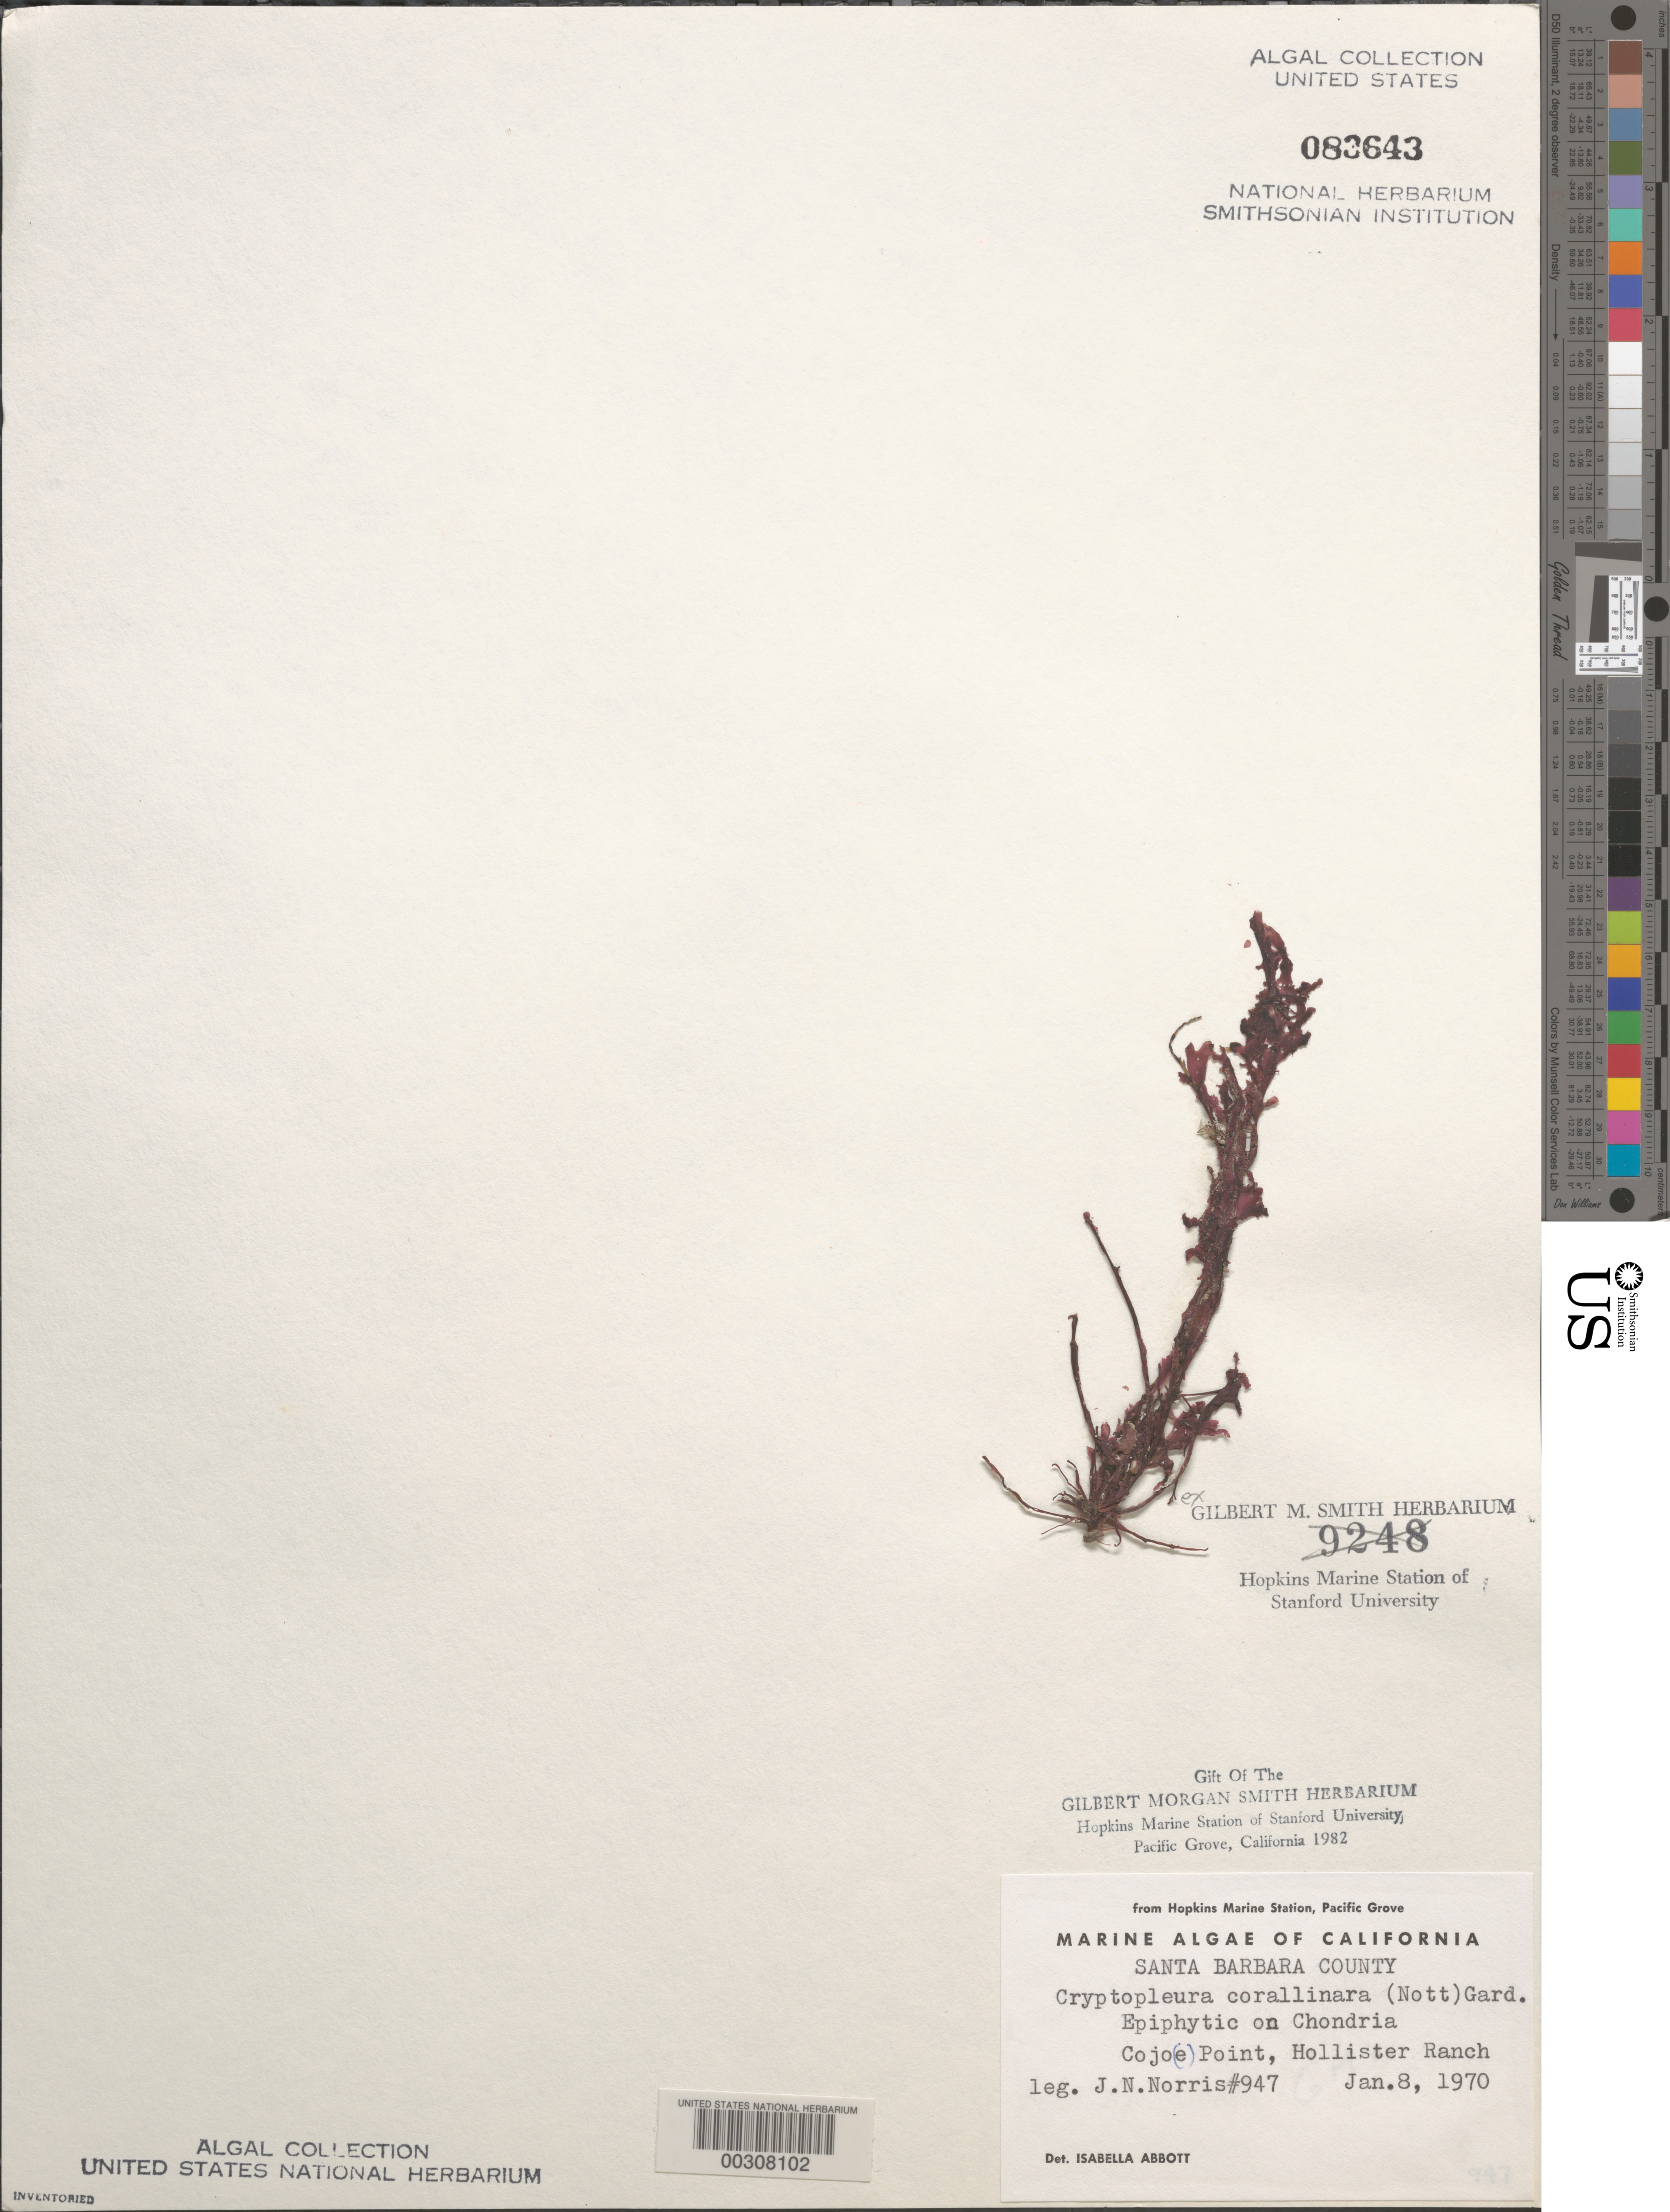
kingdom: Plantae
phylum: Rhodophyta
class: Florideophyceae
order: Ceramiales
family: Delesseriaceae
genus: Cryptopleura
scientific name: Cryptopleura corallinara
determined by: Abbott, Isabella A.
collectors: J. N. Norris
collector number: JN-947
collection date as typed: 08 Jan 1970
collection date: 1970-01-08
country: United States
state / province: California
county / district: Santa Barbara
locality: Cojo Point, Hollister Ranch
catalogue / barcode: US 83643